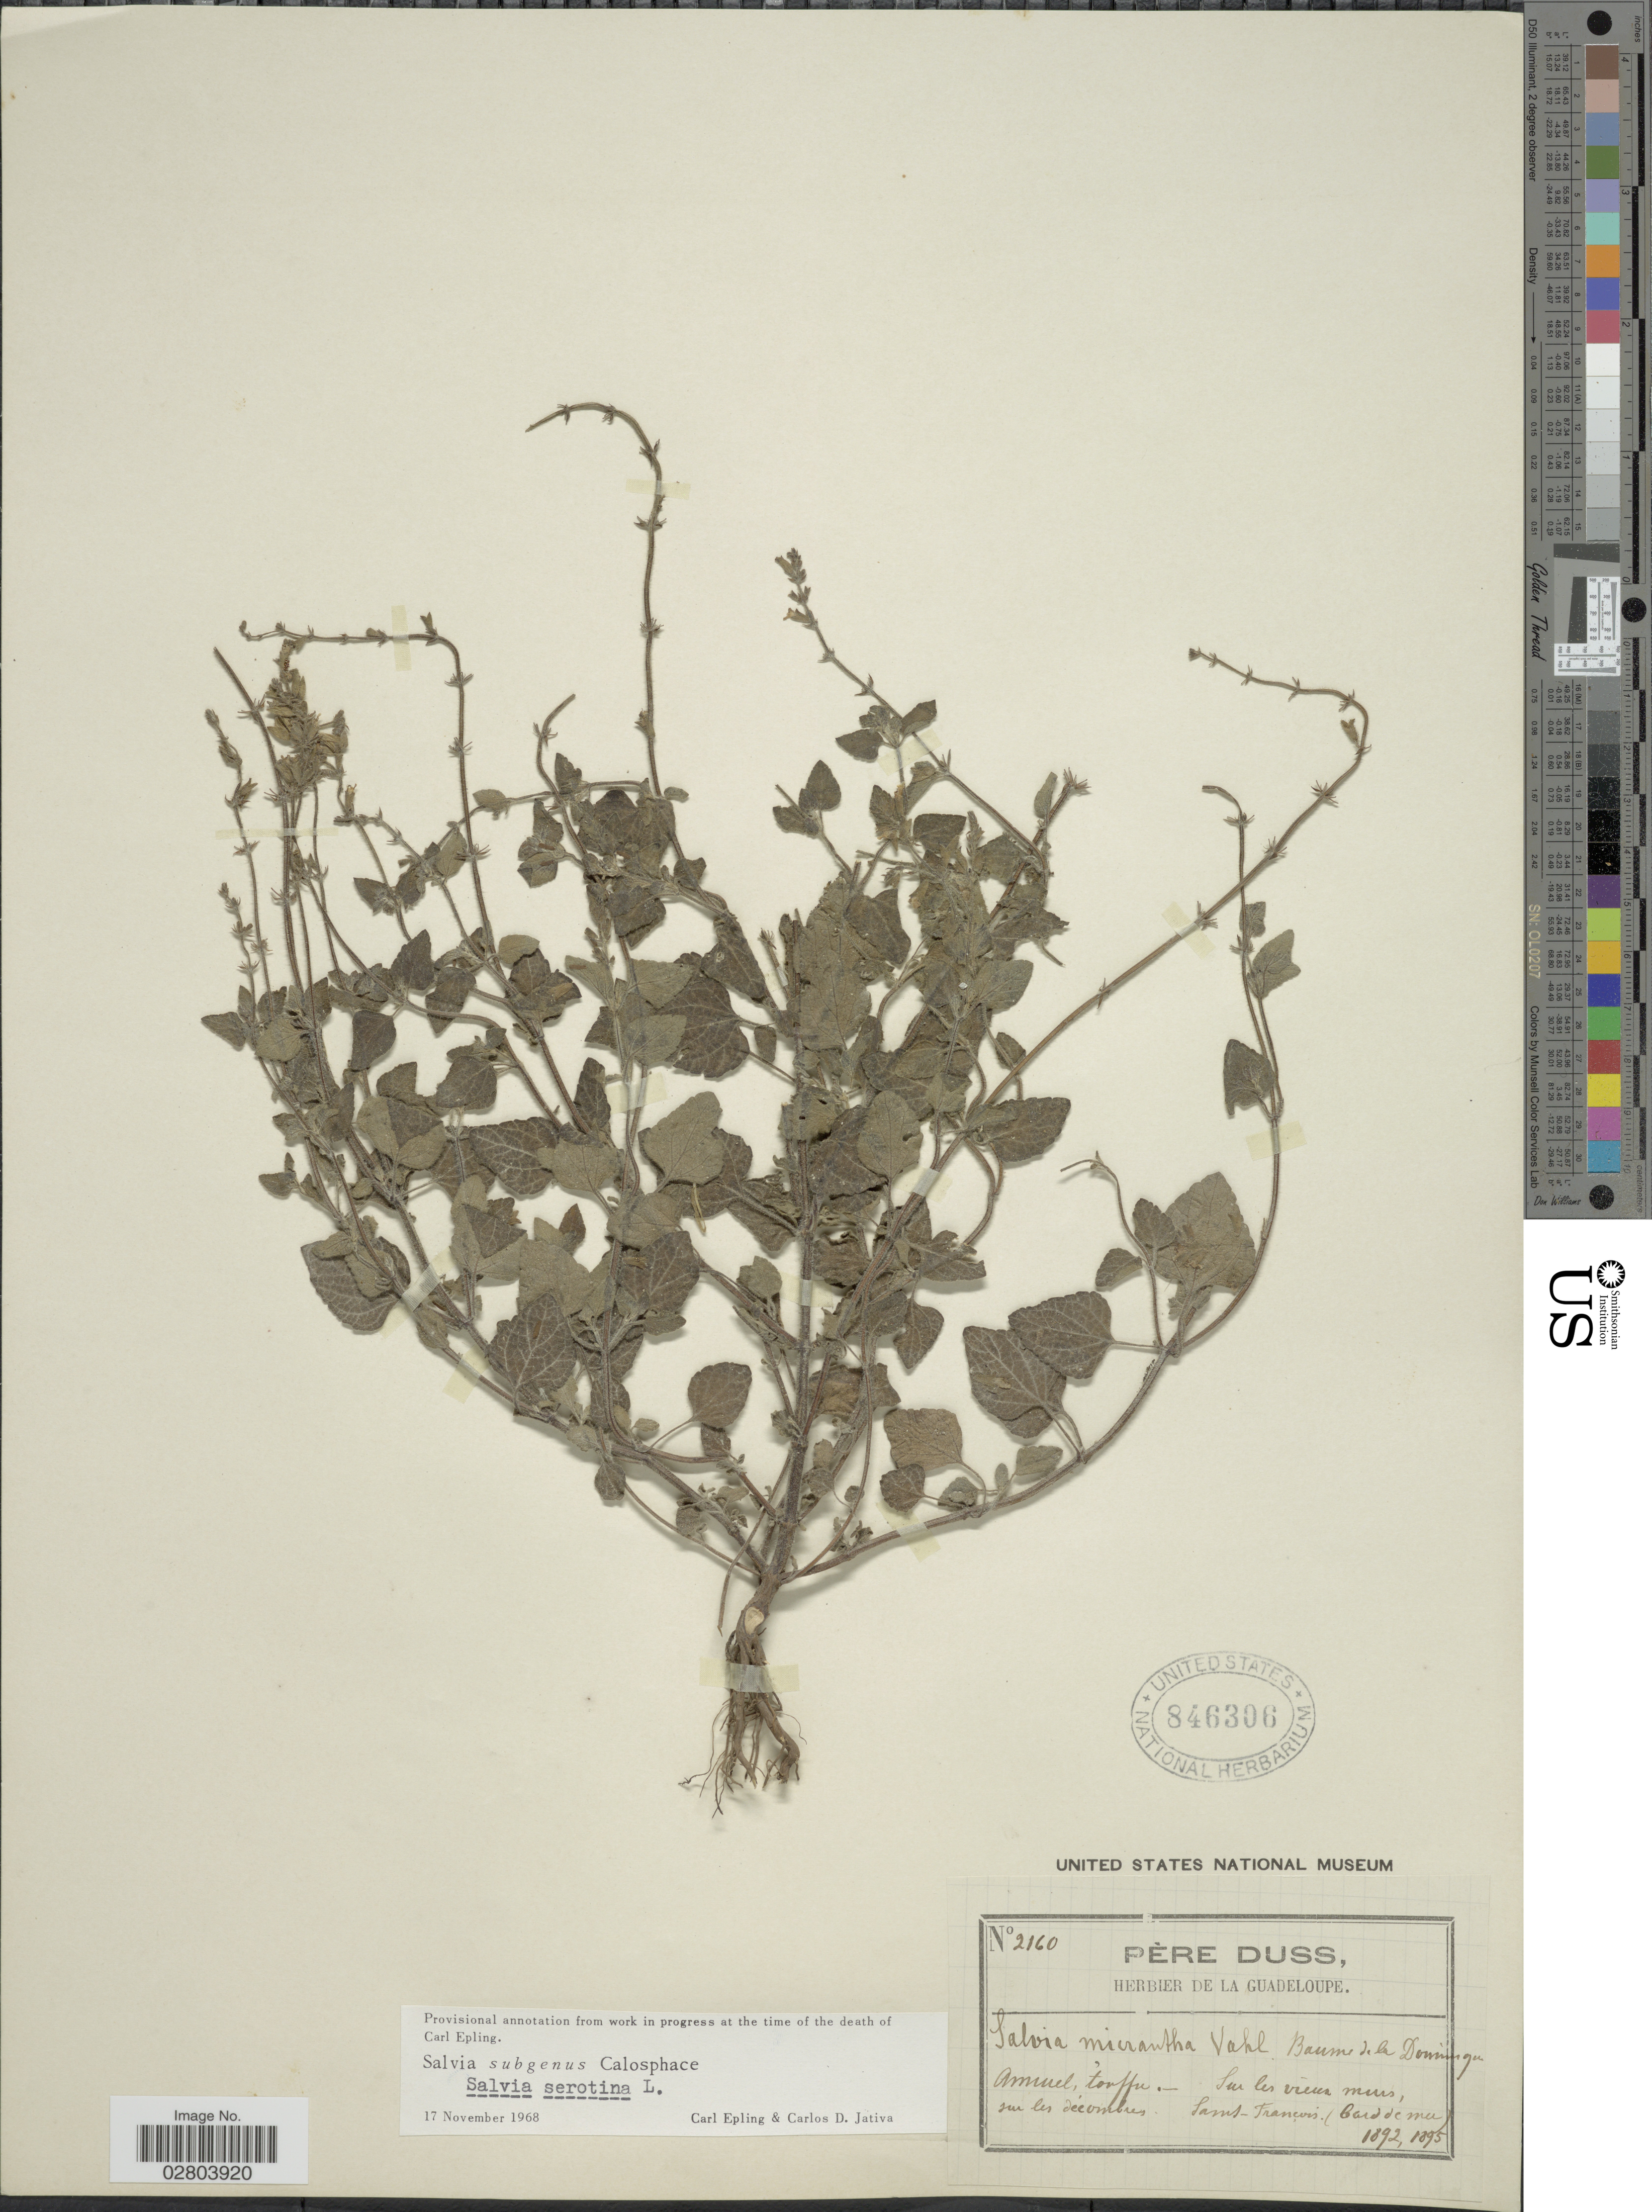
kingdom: Plantae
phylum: Tracheophyta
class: Magnoliopsida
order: Lamiales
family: Lamiaceae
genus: Salvia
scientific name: Salvia serotina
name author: L.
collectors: Père Duss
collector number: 2160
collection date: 1892/1895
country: Guadeloupe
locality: Sans-Francois. (Bord de la mer).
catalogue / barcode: US 846306